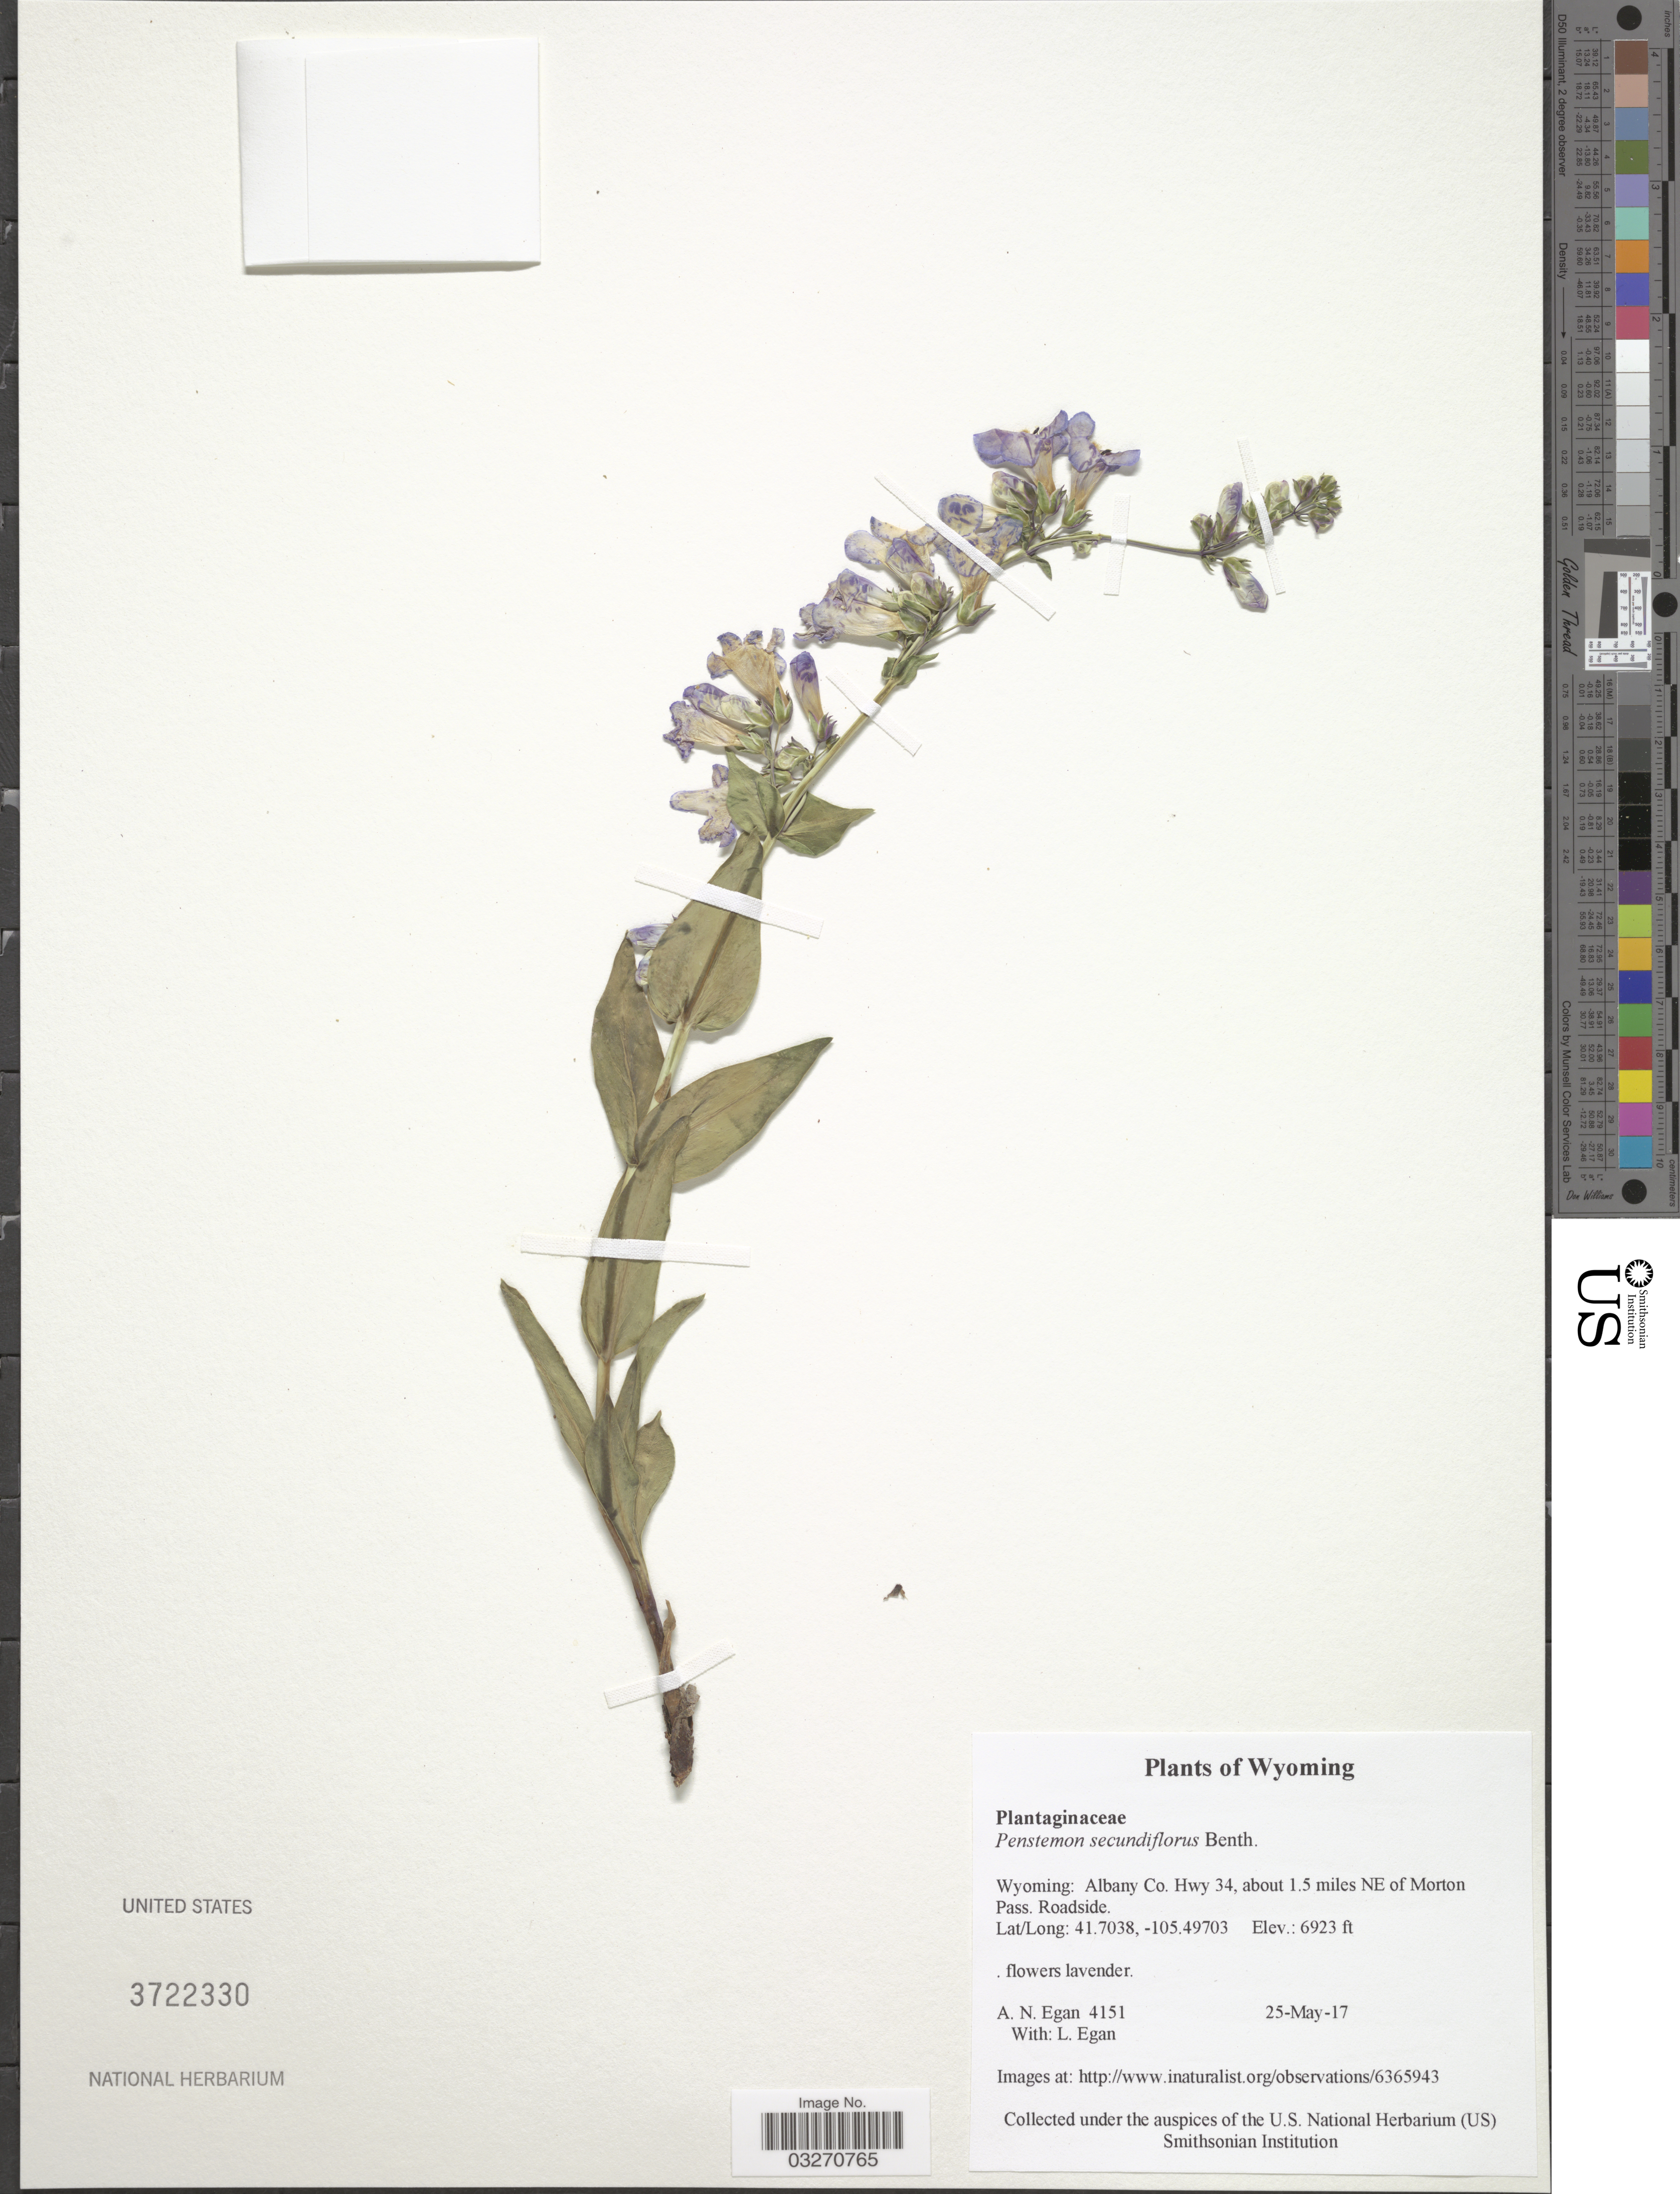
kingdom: Plantae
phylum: Tracheophyta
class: Magnoliopsida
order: Lamiales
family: Plantaginaceae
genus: Penstemon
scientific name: Penstemon secundiflorus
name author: Benth.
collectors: A. N. Egan & L. Egan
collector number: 4151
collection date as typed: Transcribed d/m/y: 25/5/17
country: United States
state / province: Wyoming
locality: Albany Co. Hwy 34, about 1.5 miles NE of Morton Pass.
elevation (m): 2110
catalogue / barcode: US 3722330